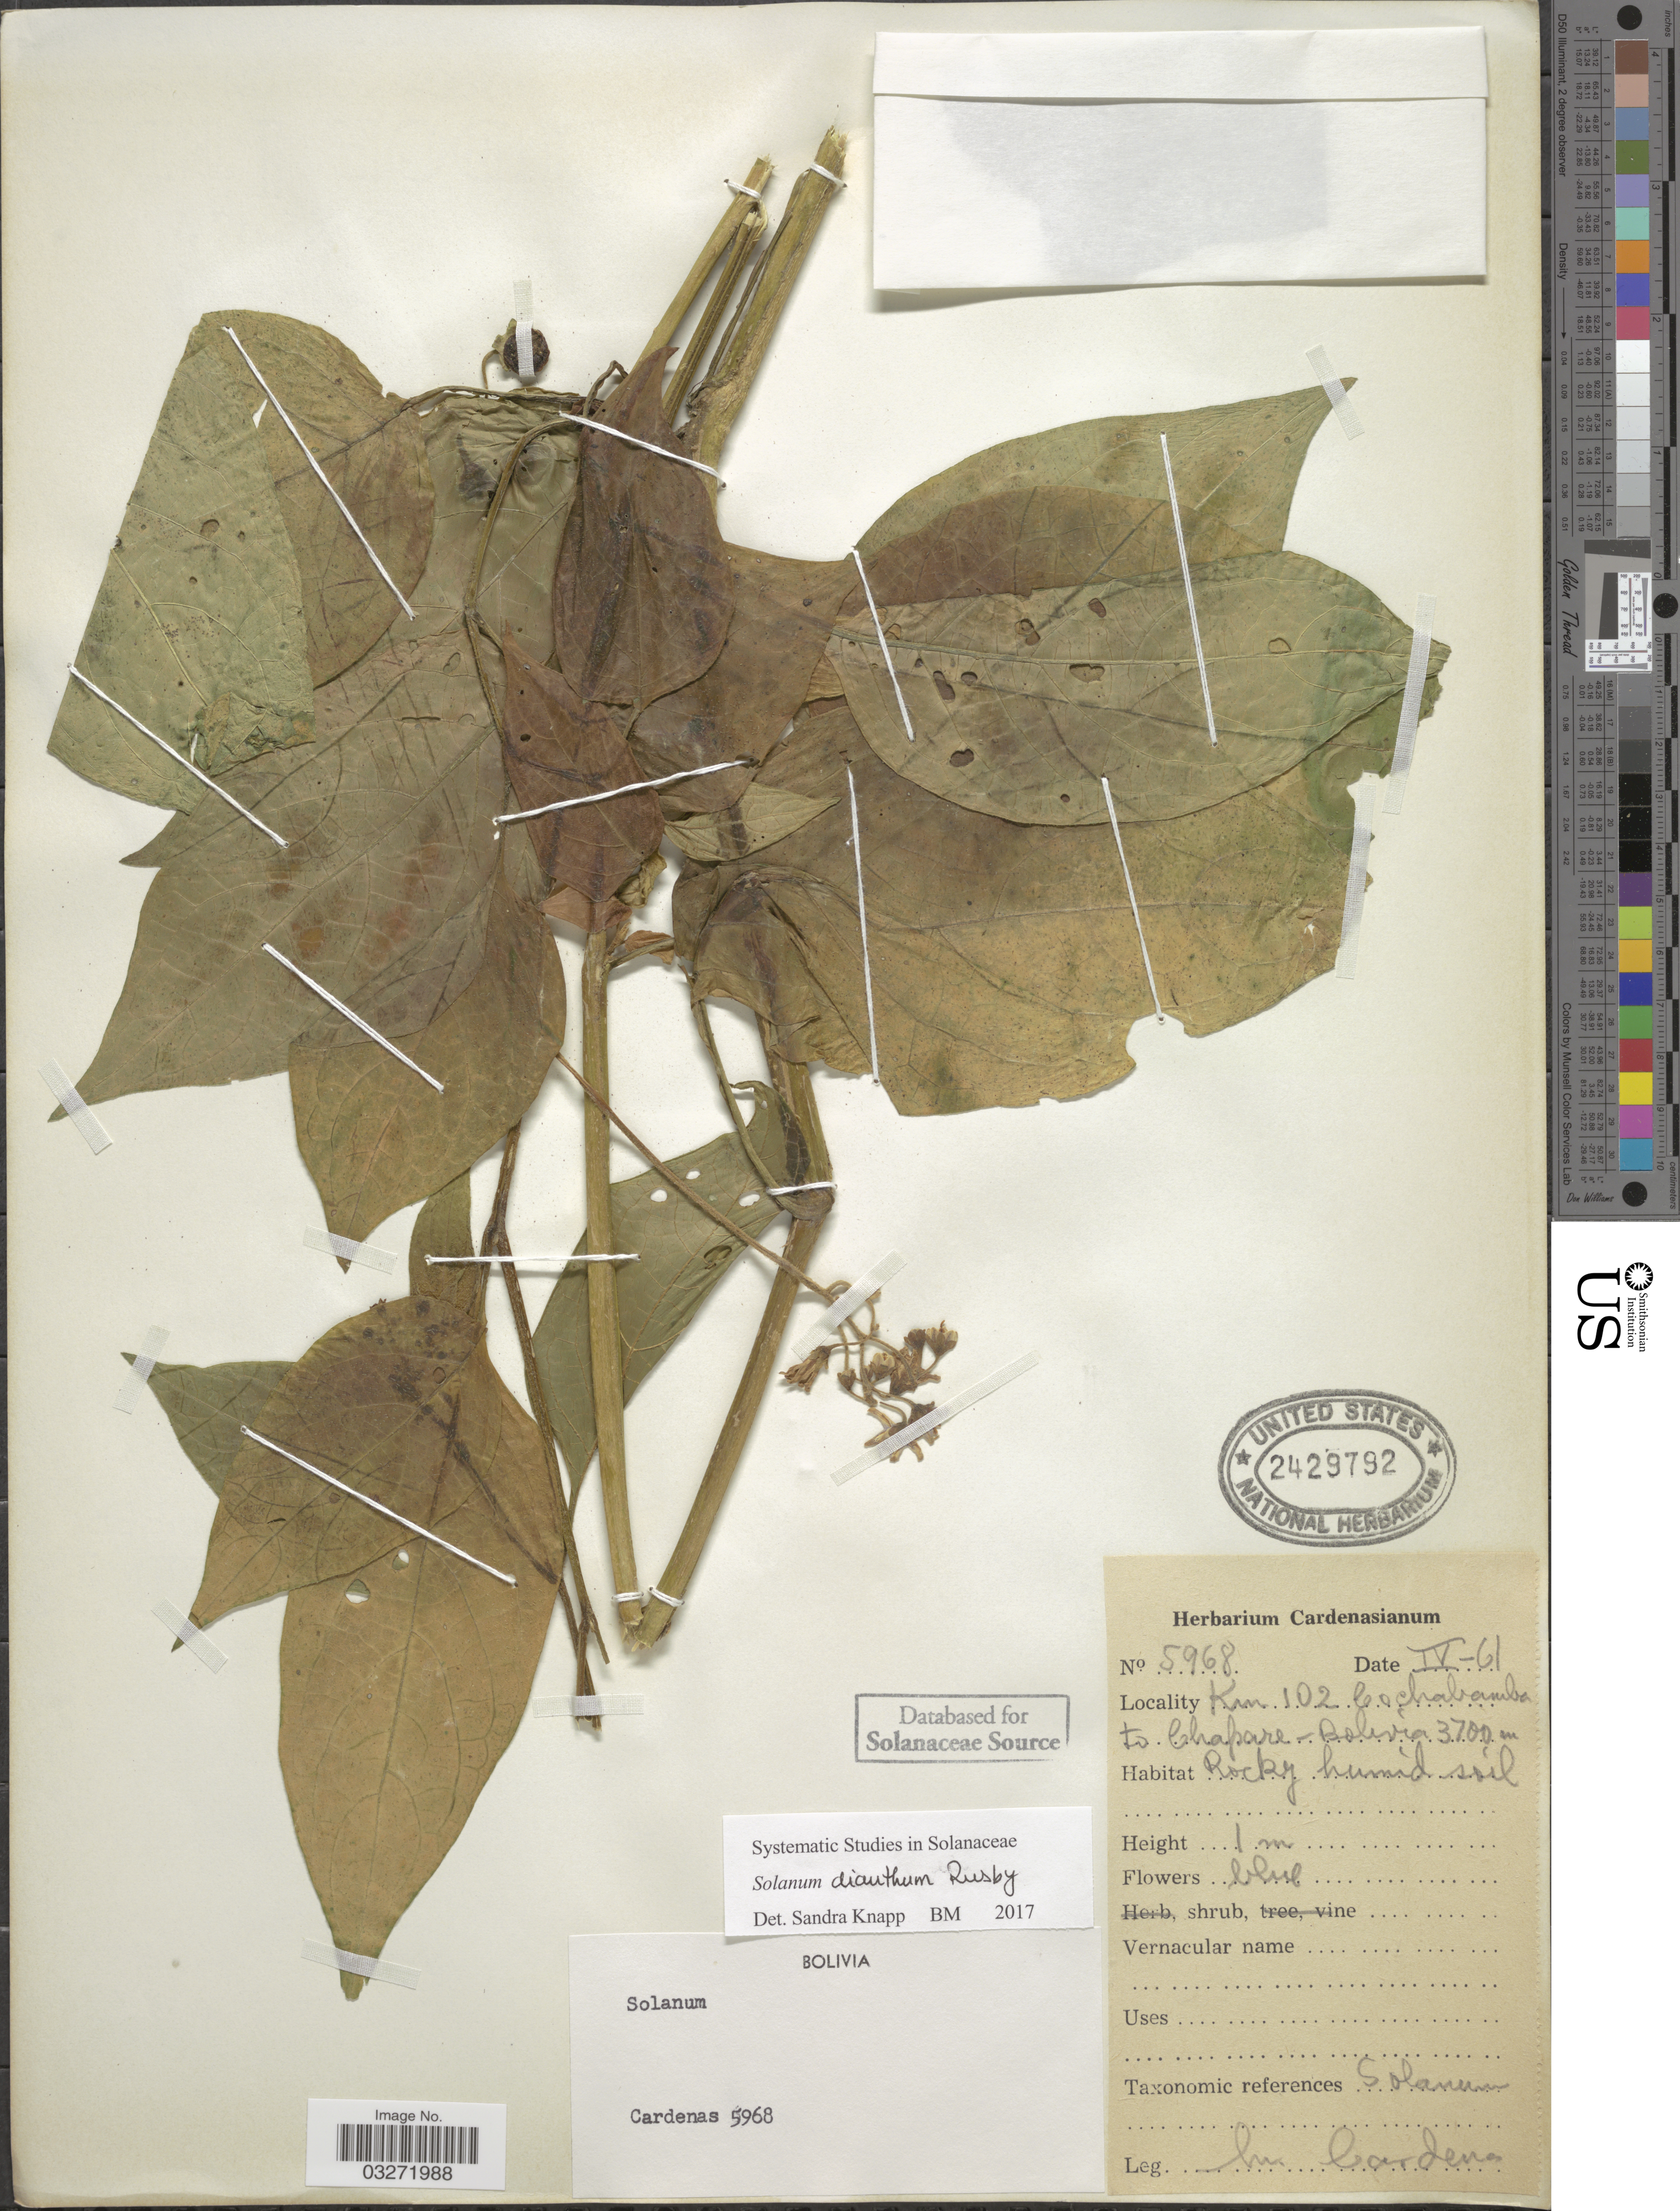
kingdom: Plantae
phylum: Tracheophyta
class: Magnoliopsida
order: Solanales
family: Solanaceae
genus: Solanum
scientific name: Solanum dianthum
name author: Rusby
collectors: M. Cárdenas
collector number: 5968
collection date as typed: Transcribed d/m/y: /4/61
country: Bolivia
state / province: Cochabamba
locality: Km 102 Cochabamba to Chapare.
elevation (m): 3700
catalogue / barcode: US 2429792